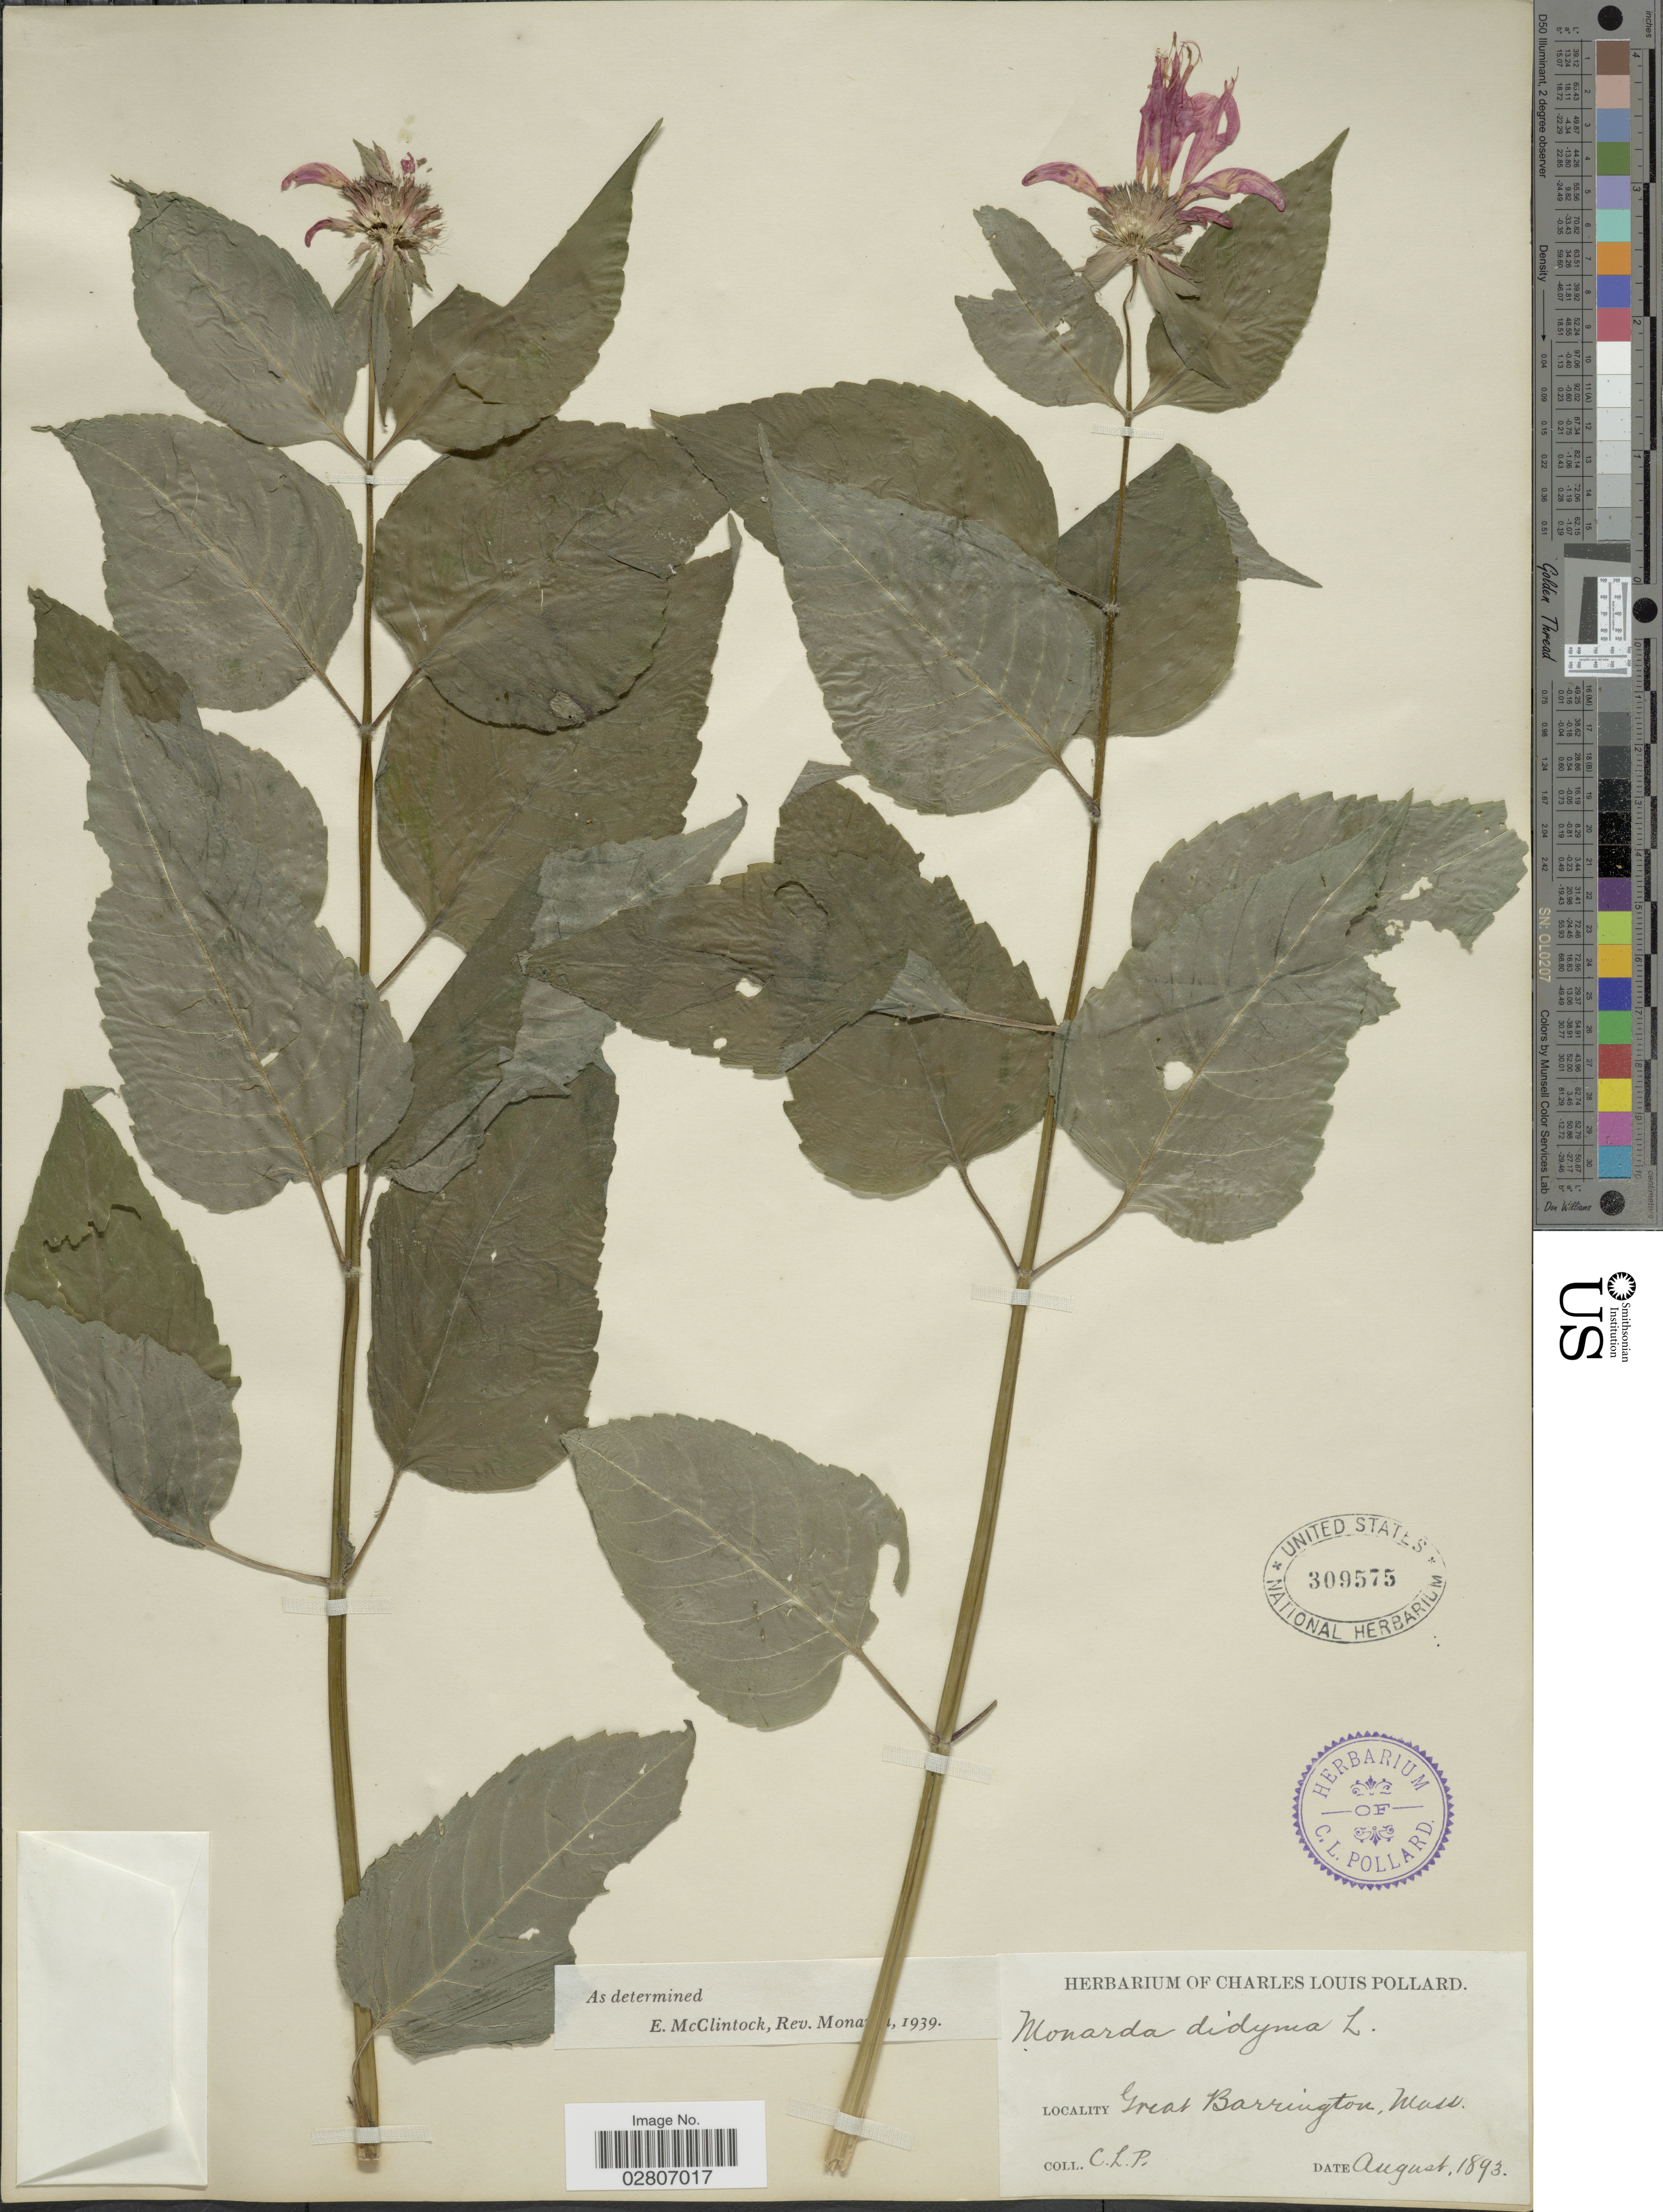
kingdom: Plantae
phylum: Tracheophyta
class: Magnoliopsida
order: Lamiales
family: Lamiaceae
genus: Monarda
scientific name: Monarda didyma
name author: L.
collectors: C. L. Pollard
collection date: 1893-08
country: United States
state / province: Massachusetts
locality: Great Barrington.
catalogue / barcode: US 309575